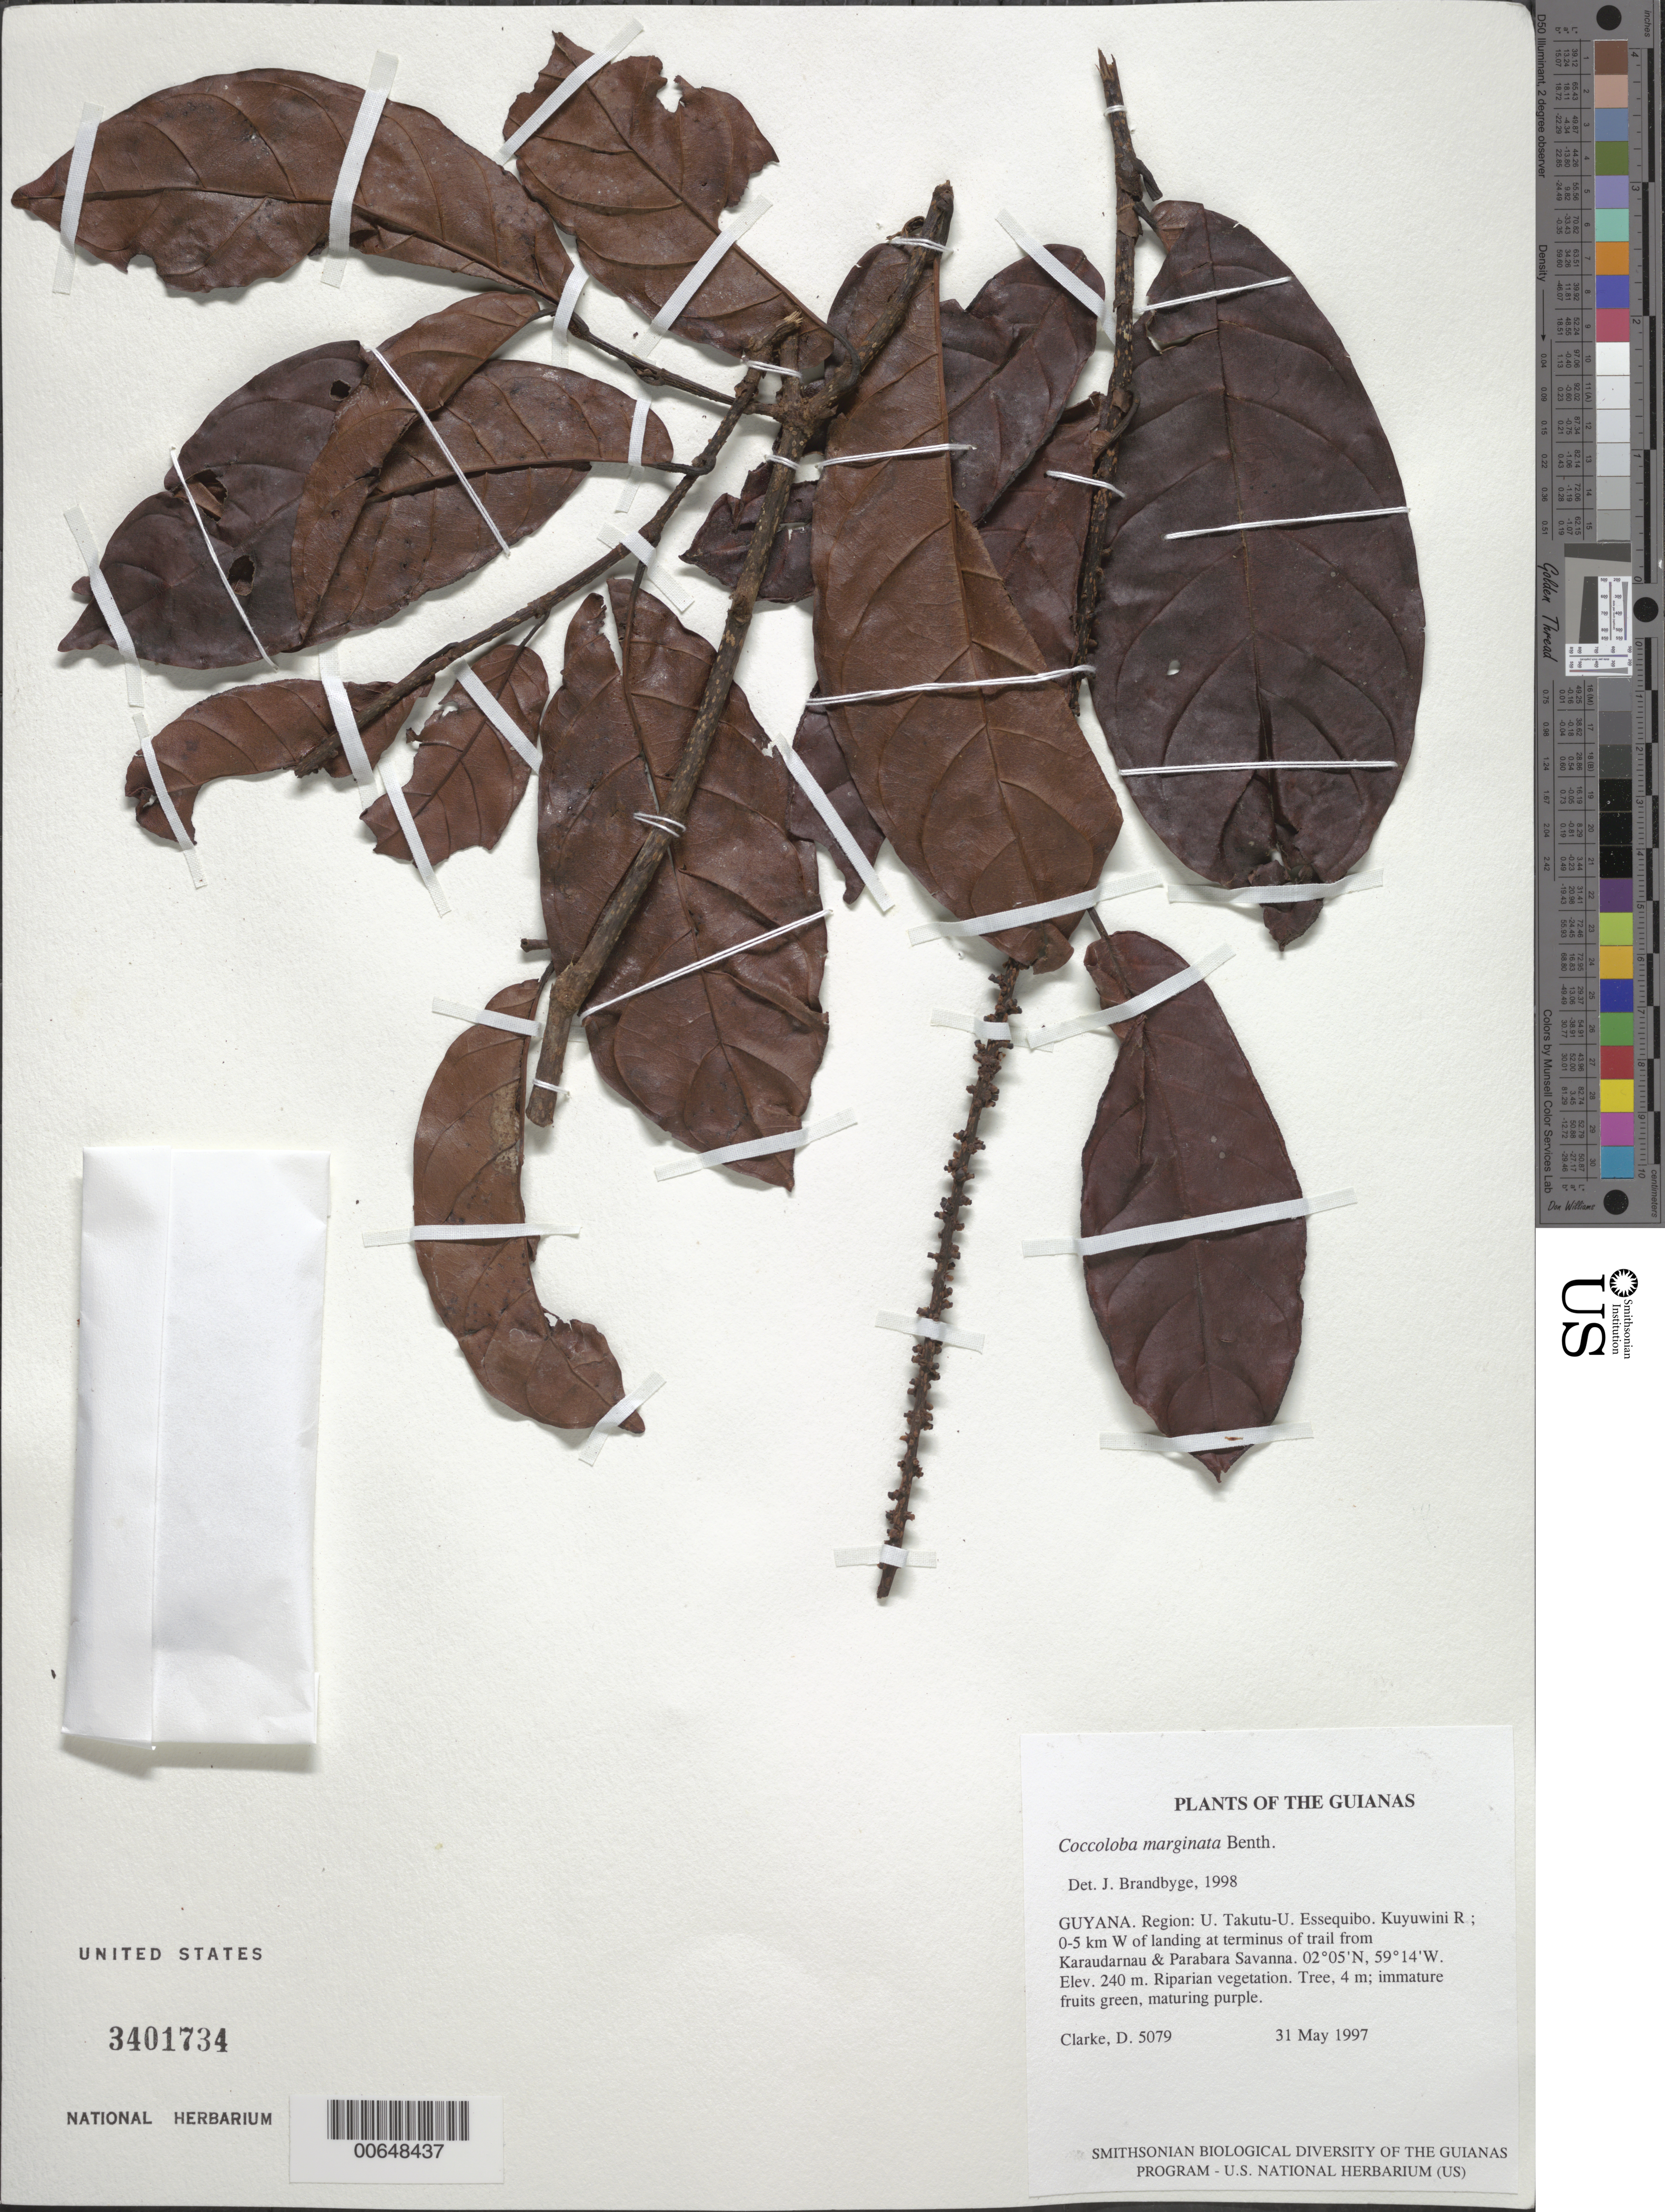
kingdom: Plantae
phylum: Tracheophyta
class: Magnoliopsida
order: Caryophyllales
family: Polygonaceae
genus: Coccoloba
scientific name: Coccoloba marginata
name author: Benth.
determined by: Brandbyge, J.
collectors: H. D. Clarke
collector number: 5079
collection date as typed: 31 May 1997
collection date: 1997-05-31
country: Guyana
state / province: U. Takutu-U. Essequibo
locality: Kuyuwini R.; 0-5 km W of landing at terminus of trail from Karaudarnau & Parabara Savanna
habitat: Riparian vegetation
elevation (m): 240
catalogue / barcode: US 3401734